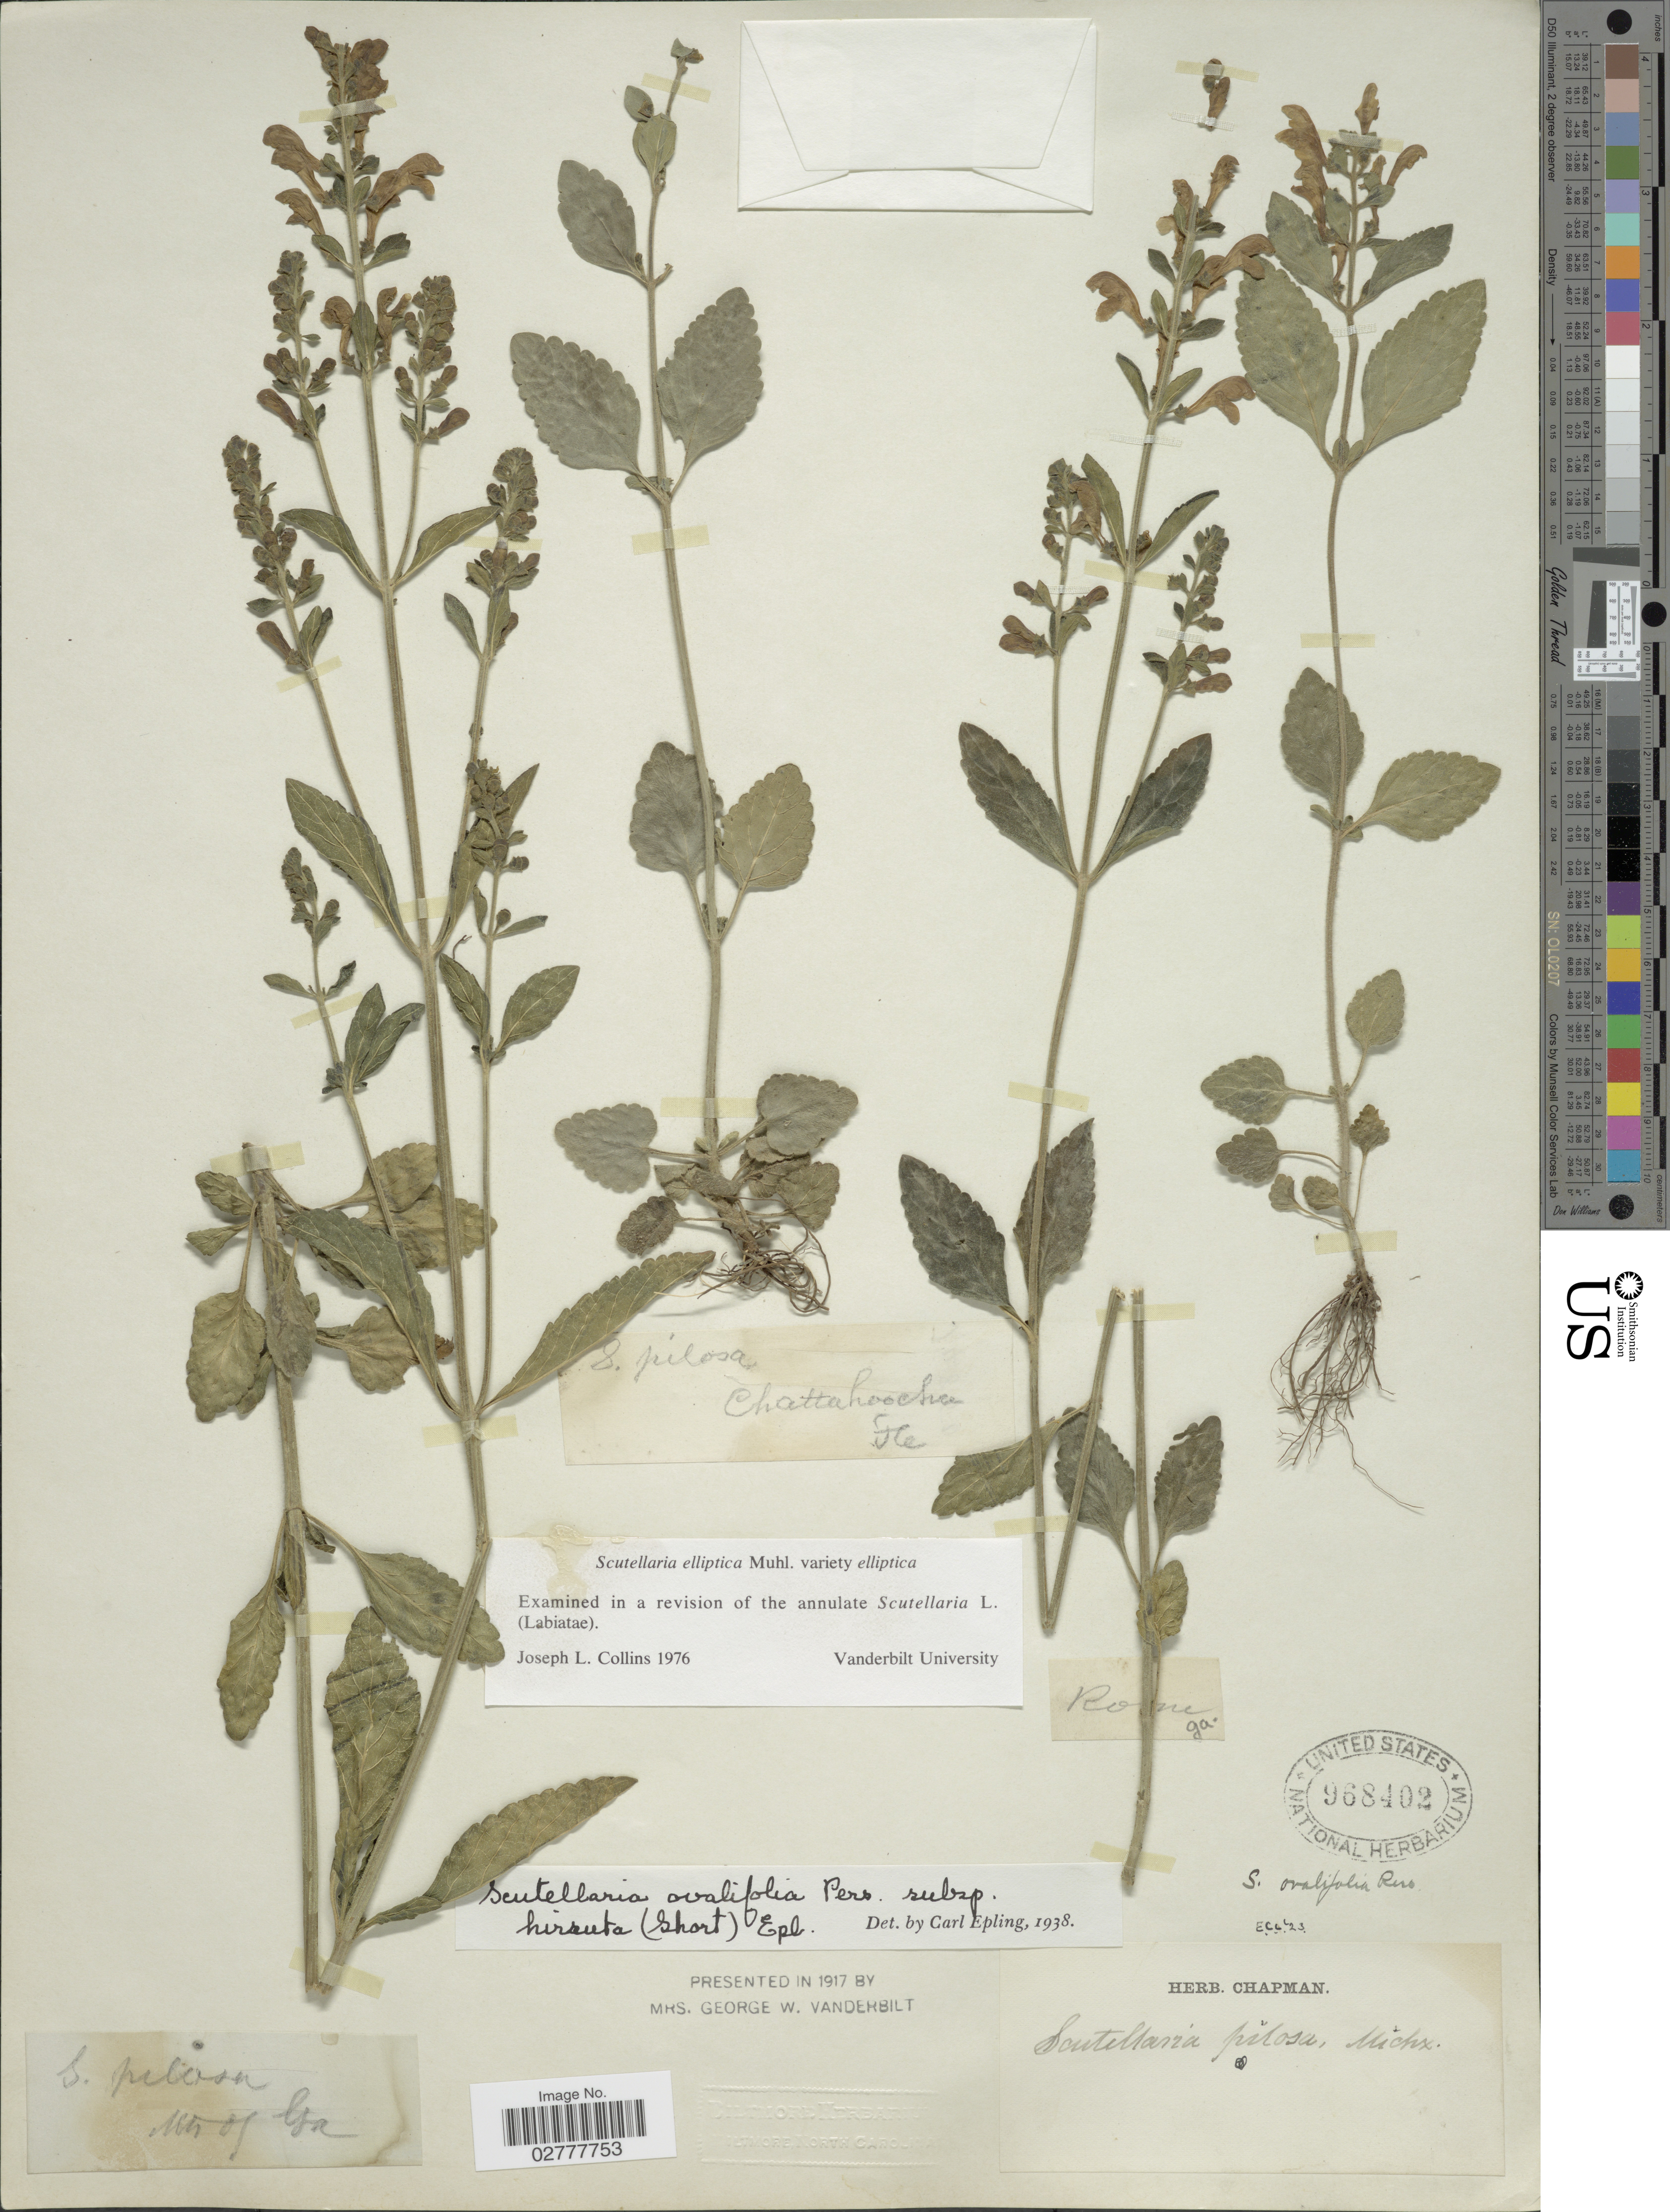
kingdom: Plantae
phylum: Tracheophyta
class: Magnoliopsida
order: Lamiales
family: Lamiaceae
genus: Scutellaria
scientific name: Scutellaria elliptica var. elliptica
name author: Muhl.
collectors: ex herb. Chapman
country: United States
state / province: Georgia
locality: Mts of Ga.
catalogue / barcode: US 968402